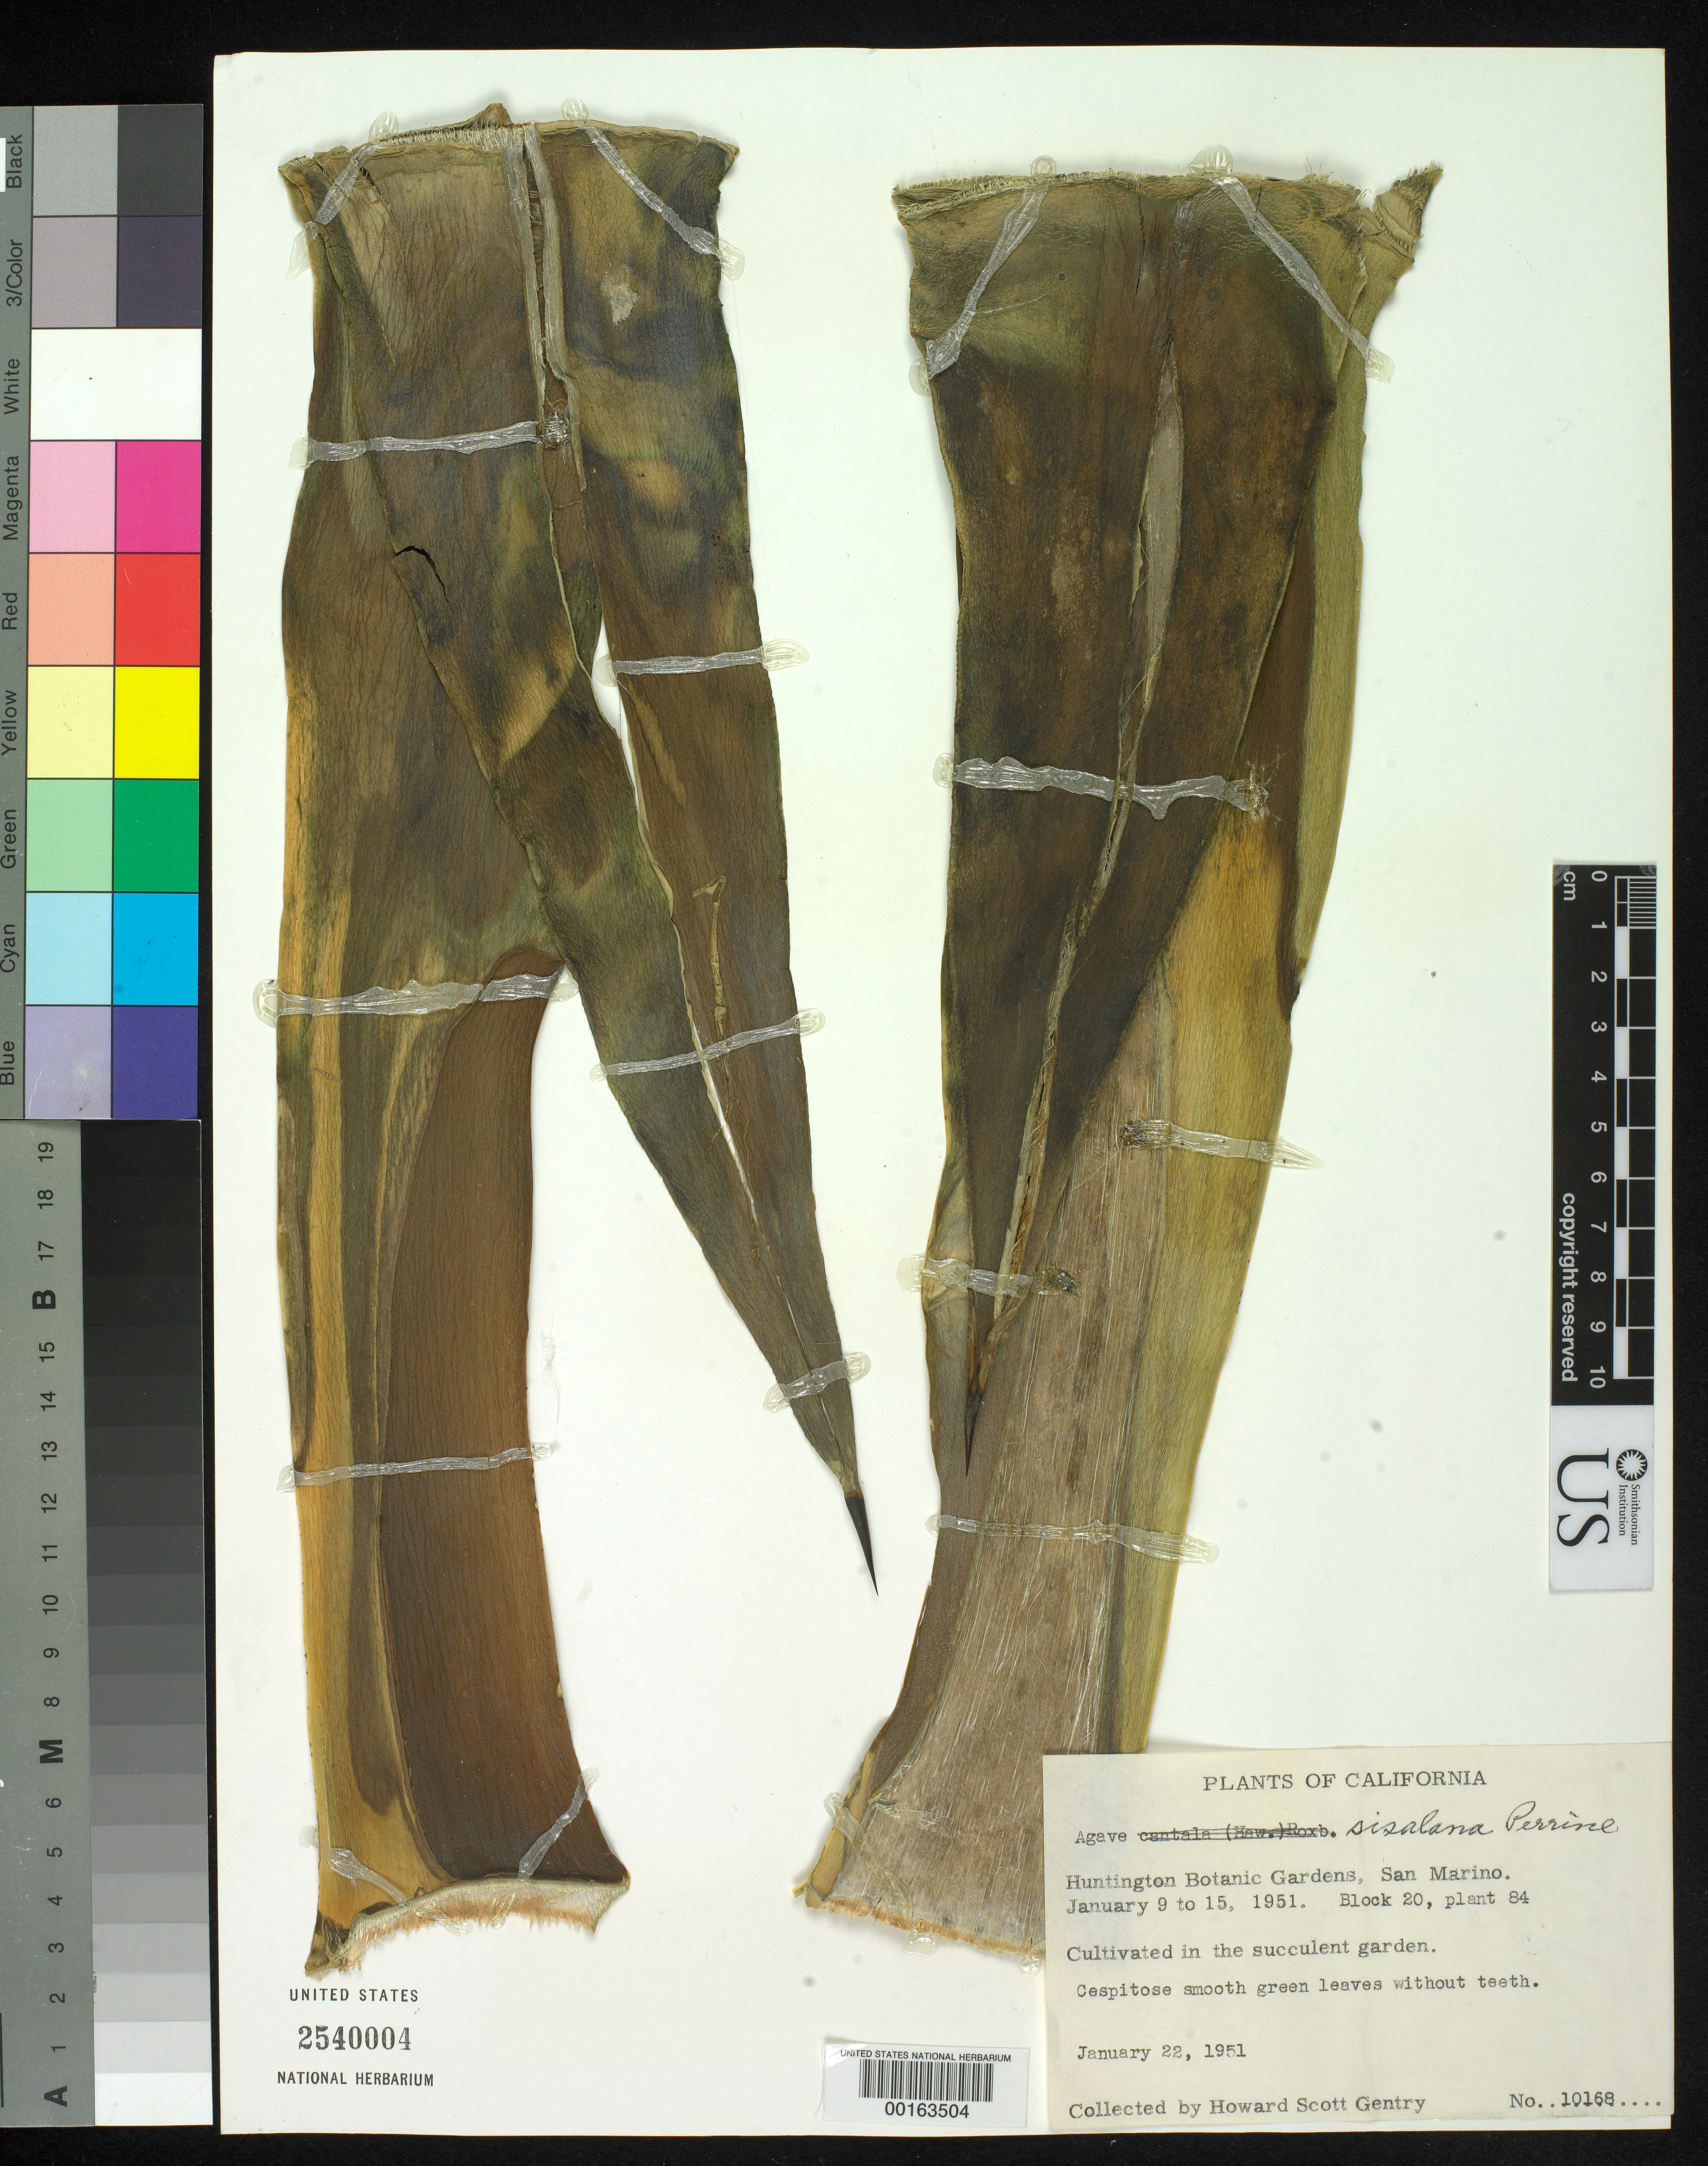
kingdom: Plantae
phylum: Tracheophyta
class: Liliopsida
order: Asparagales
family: Asparagaceae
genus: Agave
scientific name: Agave sisalana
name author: Perrine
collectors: H. S. Gentry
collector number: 10168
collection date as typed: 22 Jan 1951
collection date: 1951-01-22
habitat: In succulent garden, block 20, plant 84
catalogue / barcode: US 2540004